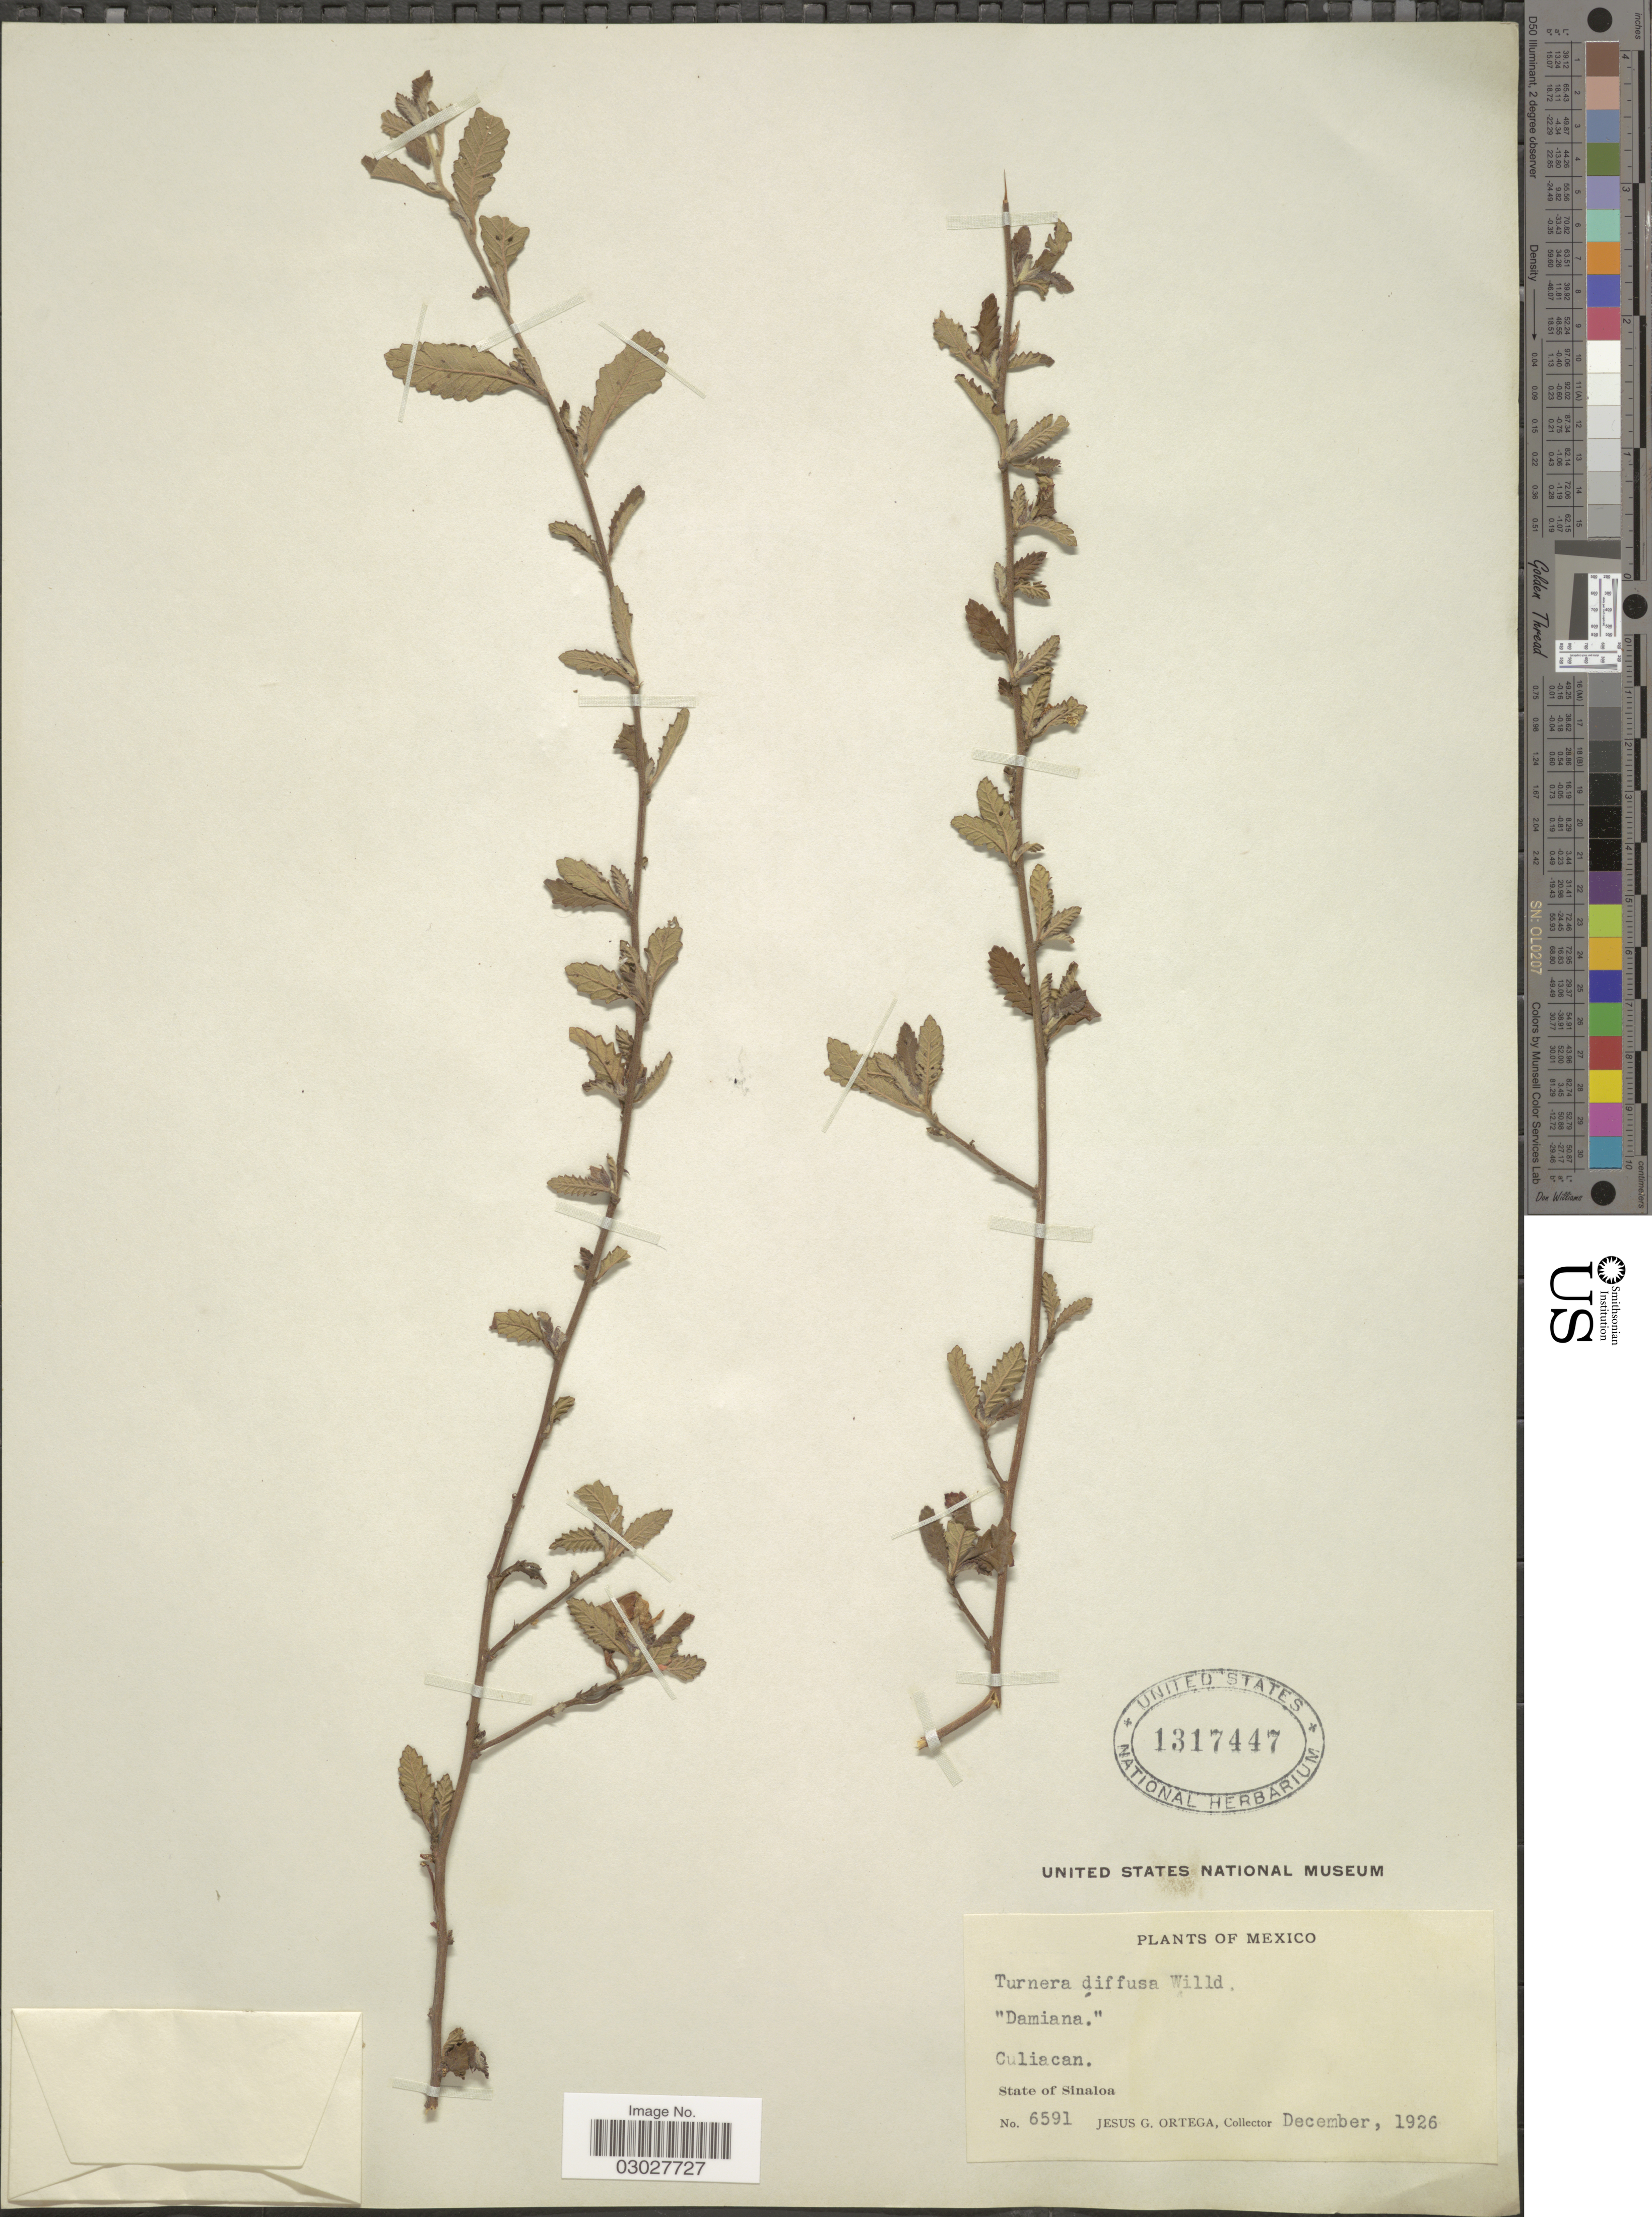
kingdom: Plantae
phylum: Tracheophyta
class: Magnoliopsida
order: Malpighiales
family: Turneraceae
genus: Turnera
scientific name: Turnera diffusa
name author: Willd. ex Schult.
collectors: J. Ortega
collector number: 6591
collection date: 1926-12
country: Mexico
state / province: Sinaloa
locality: Culiacan.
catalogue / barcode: US 1317447